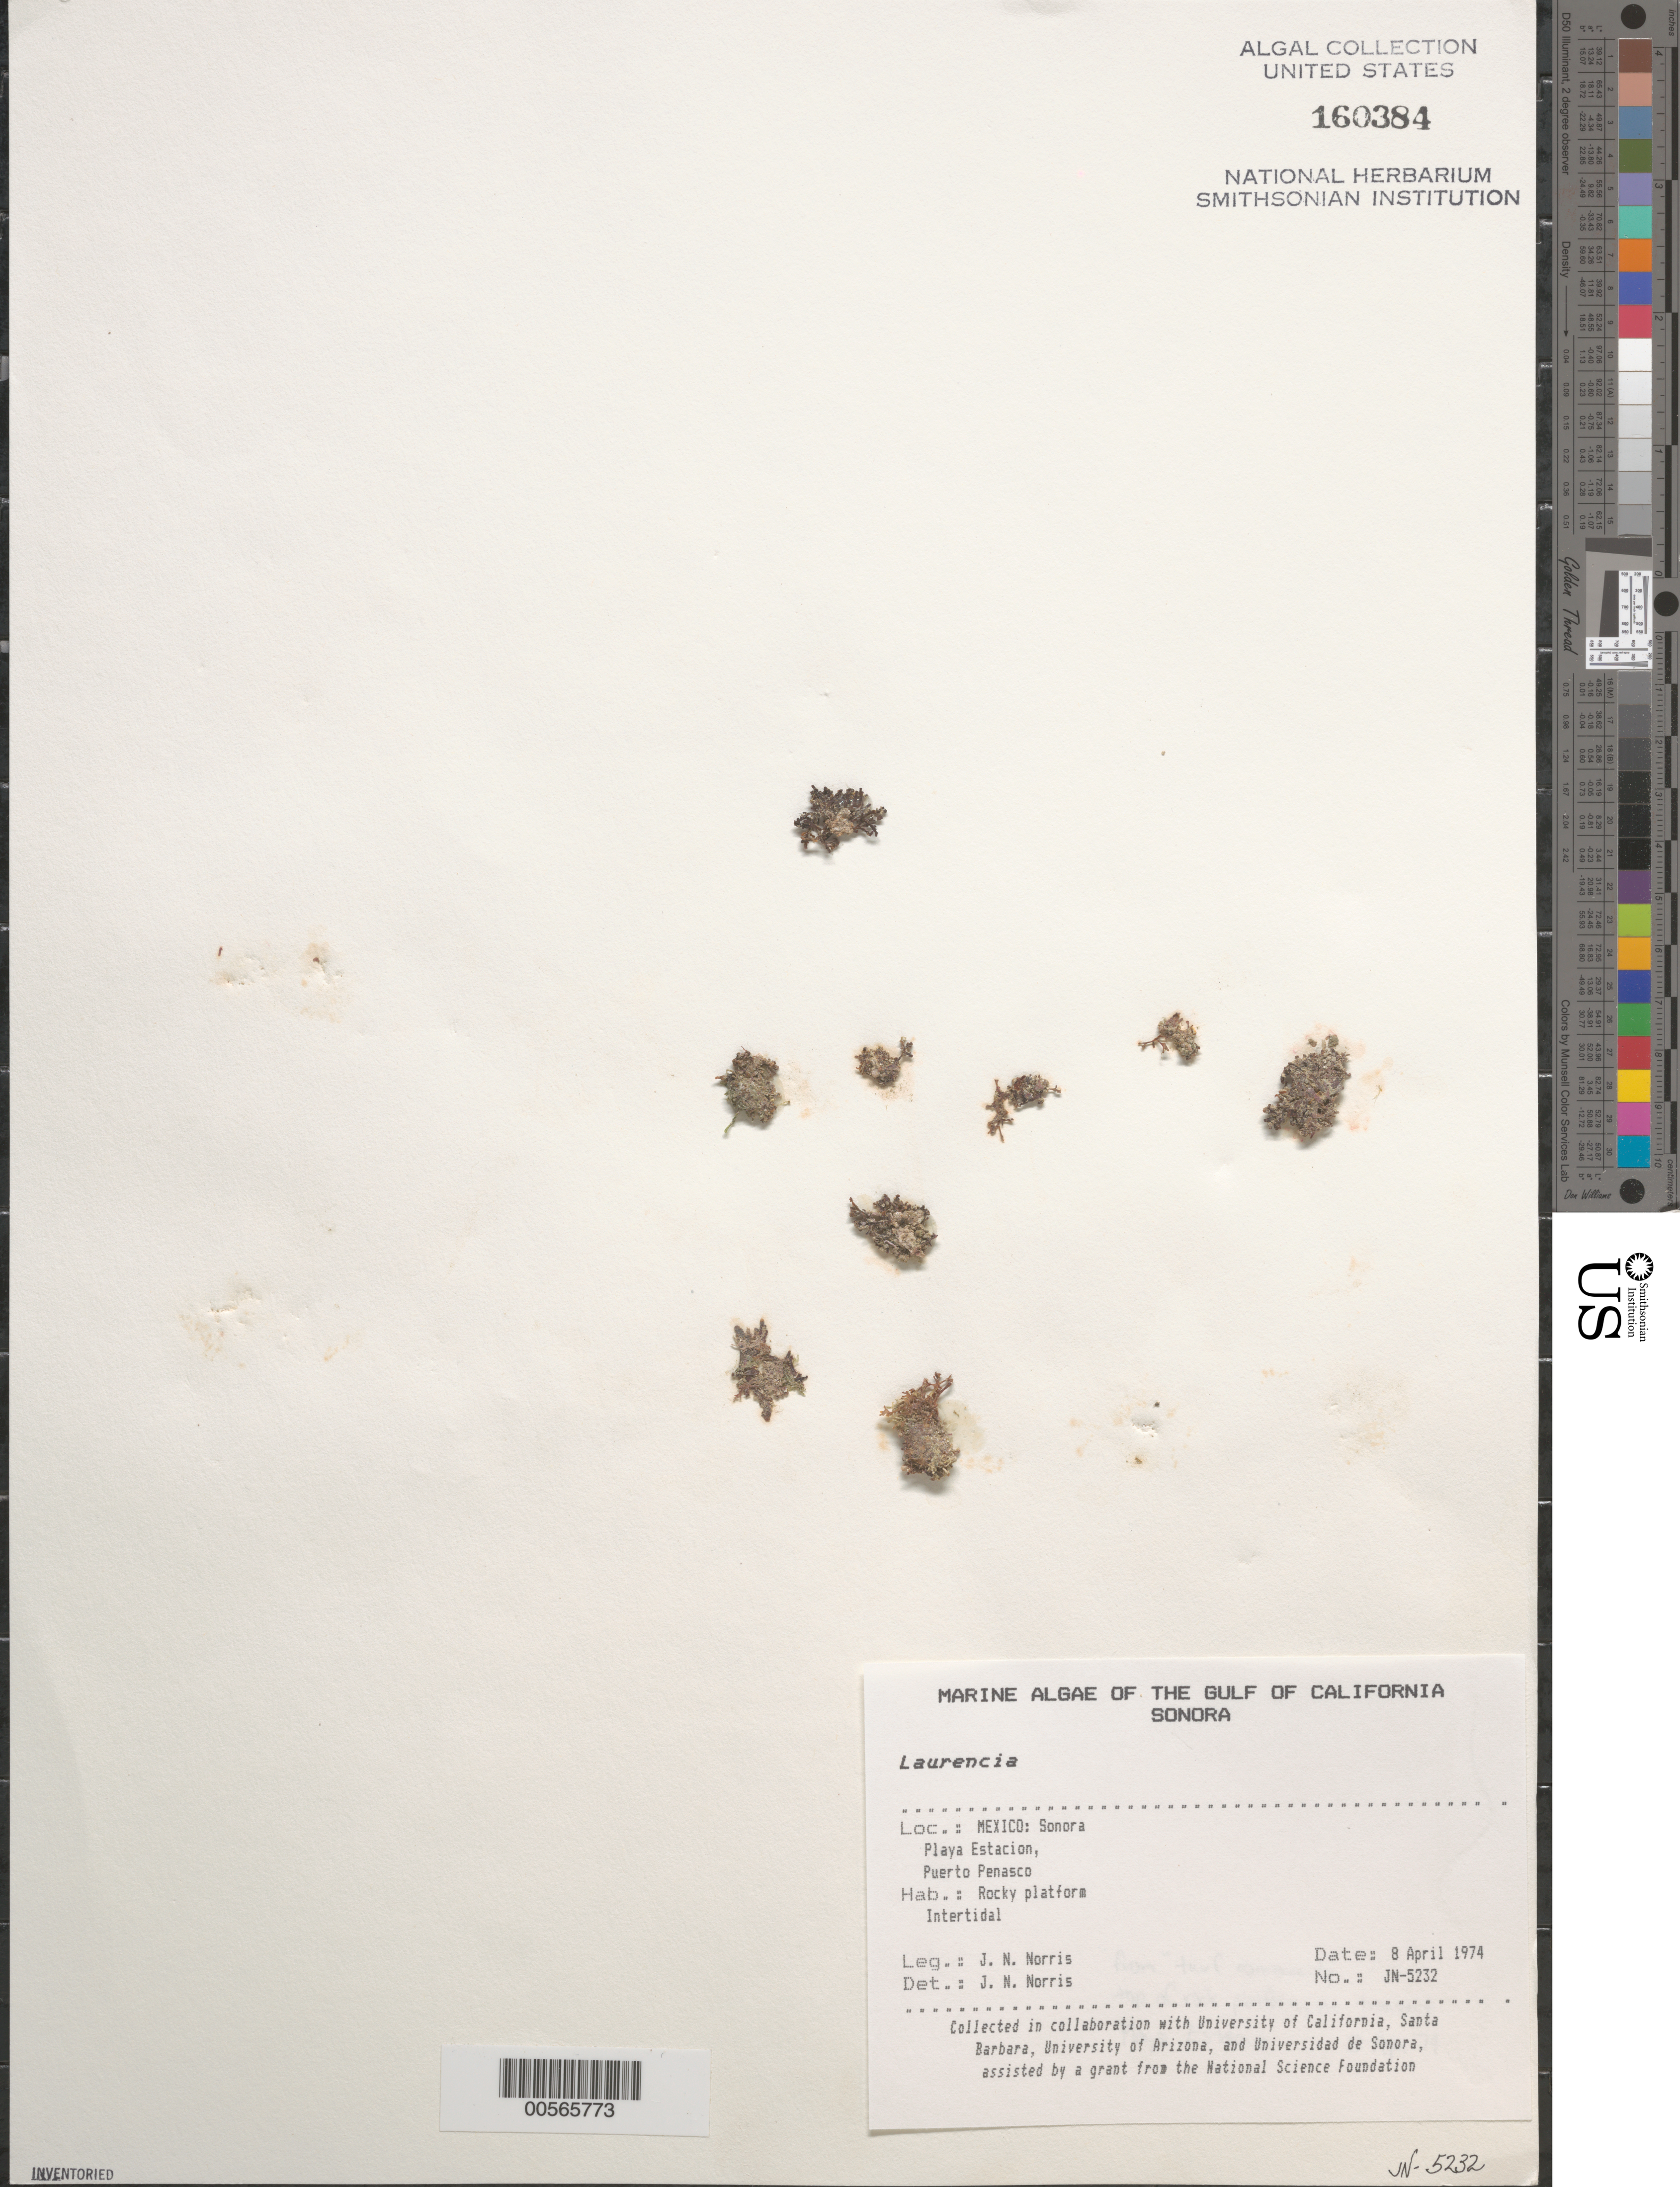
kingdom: Plantae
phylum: Rhodophyta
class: Florideophyceae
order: Ceramiales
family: Rhodomelaceae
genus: Laurencia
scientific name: Laurencia sp.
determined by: Norris, James N.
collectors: J. N. Norris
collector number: JN-5232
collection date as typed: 08 Apr 1974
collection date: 1974-04-08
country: Mexico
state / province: Sonora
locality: Playa Estacion, Puerto Penasco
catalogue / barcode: US 160384